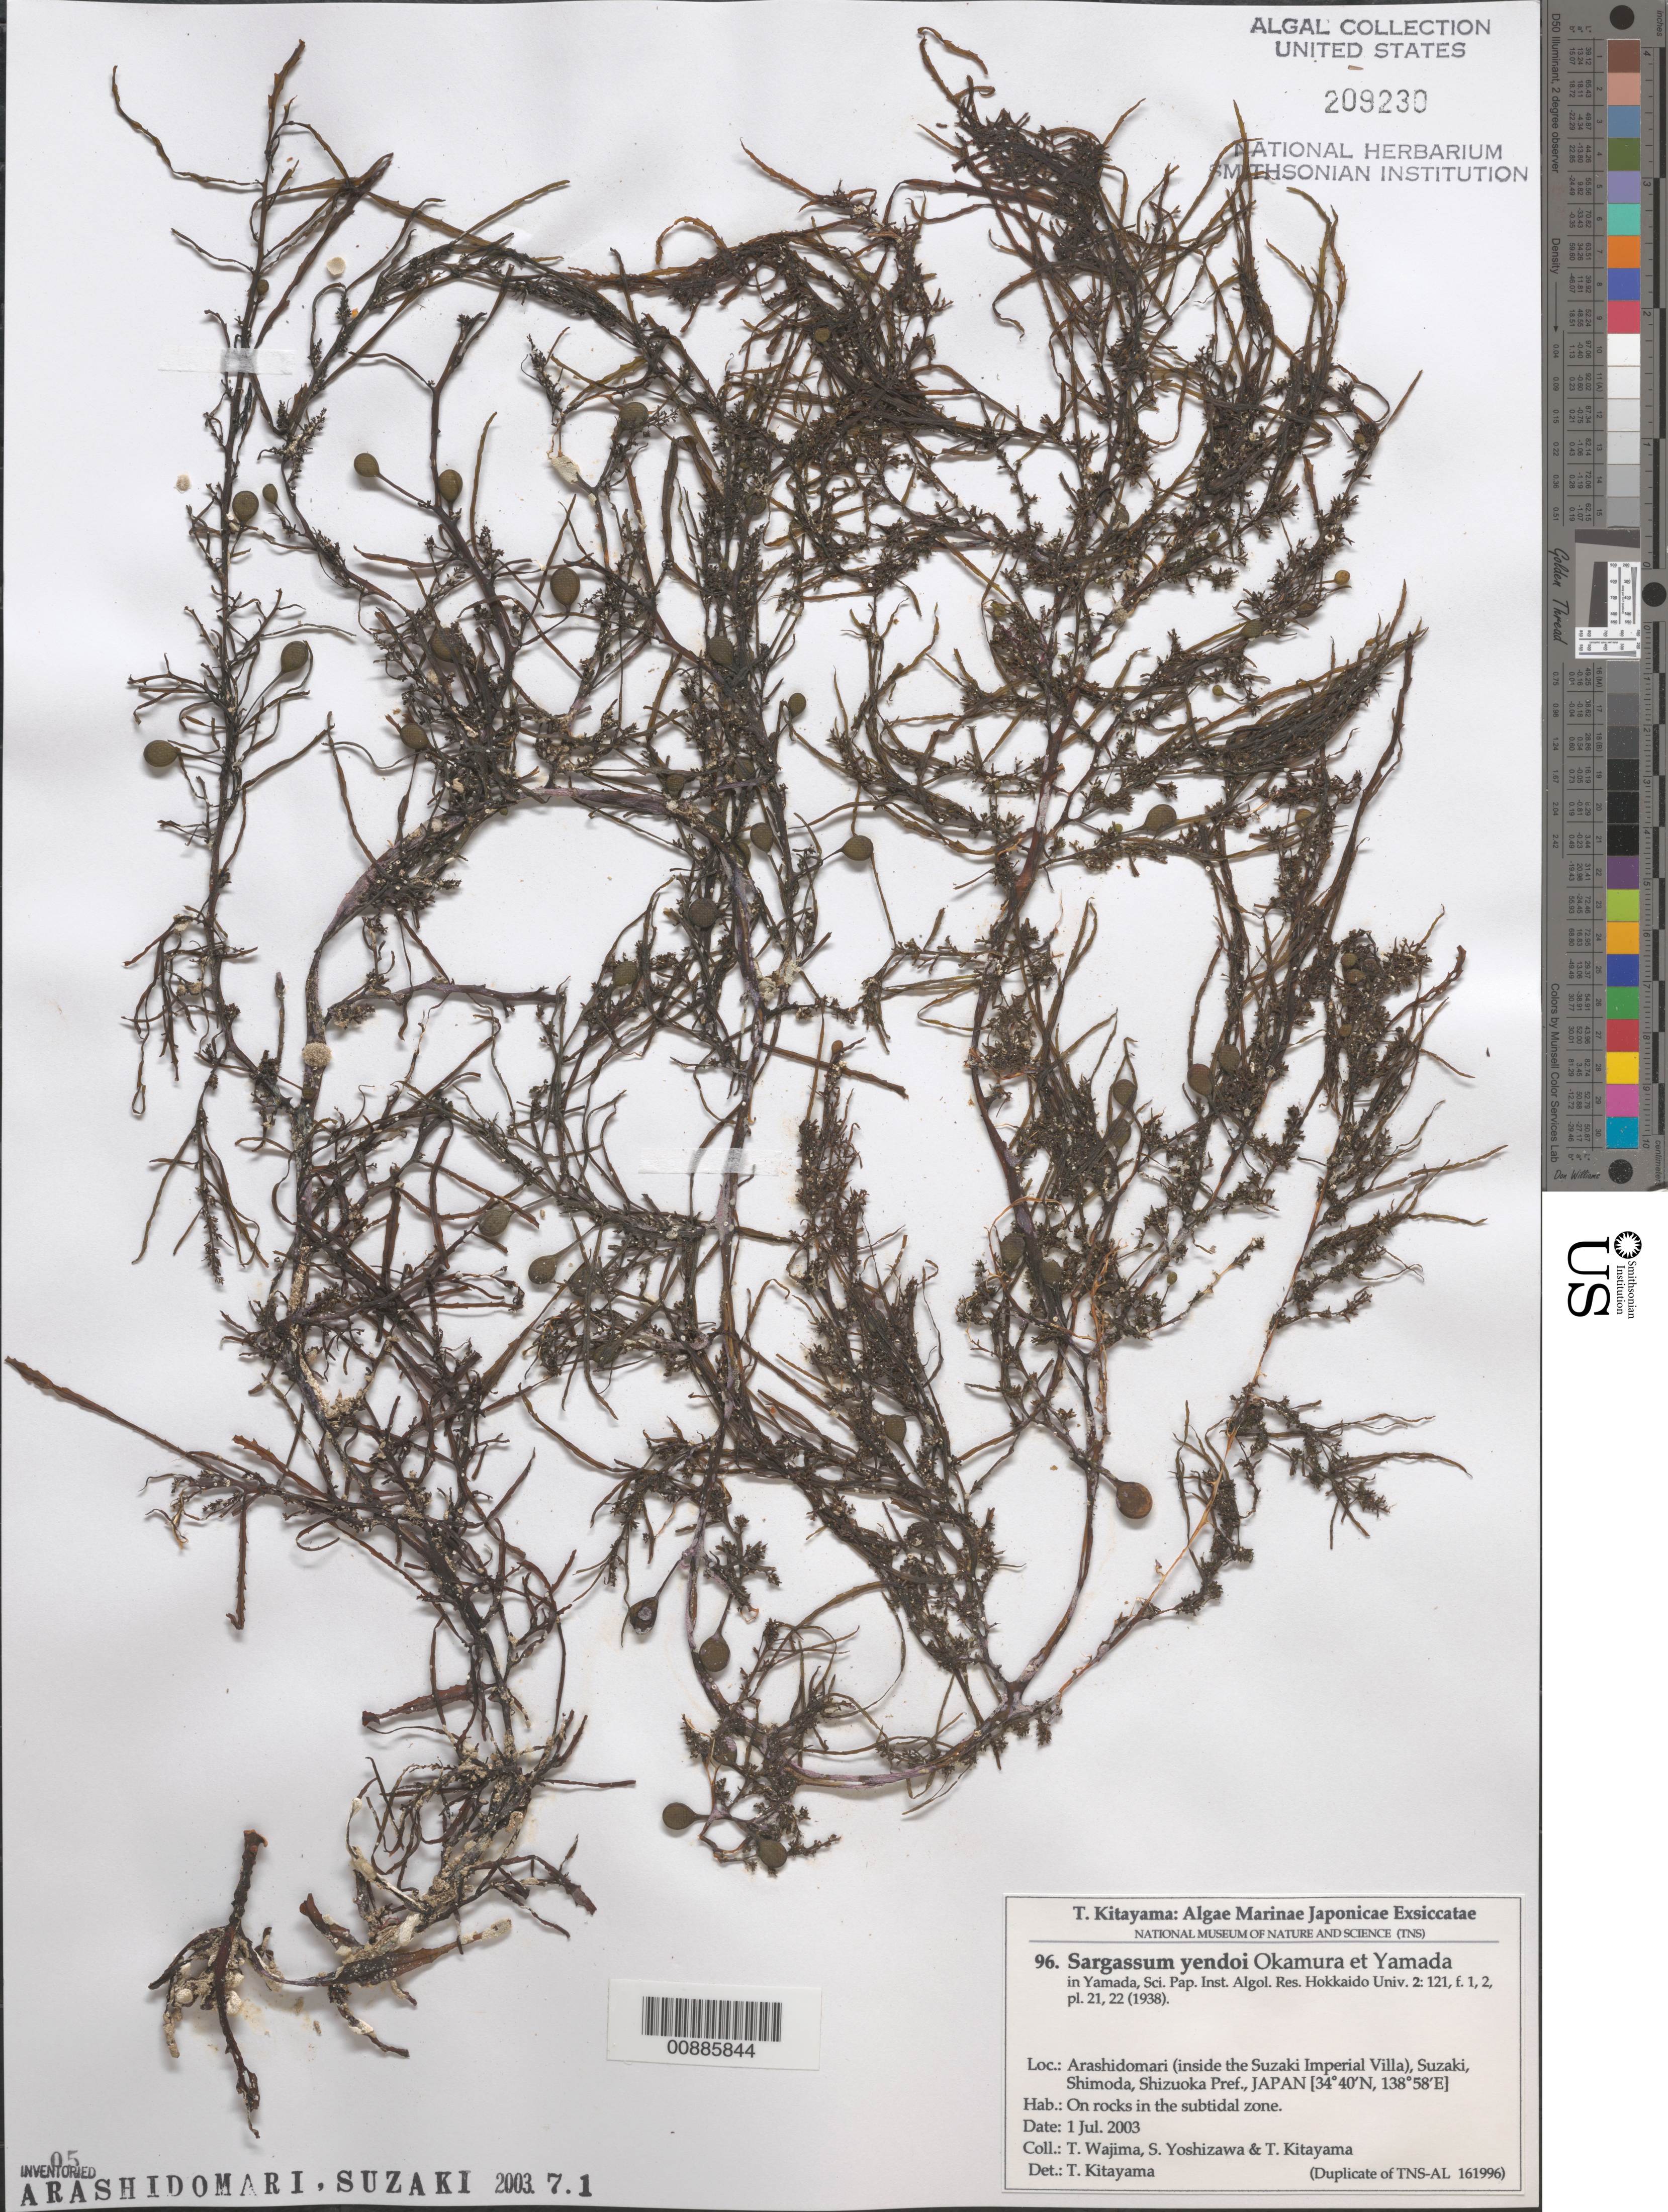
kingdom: Chromista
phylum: Ochrophyta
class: Phaeophyceae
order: Fucales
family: Sargassaceae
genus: Sargassum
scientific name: Sargassum yendoi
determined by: Kitayama, T.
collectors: T. Wajima, S. Yoshizawa & T. Kitayama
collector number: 96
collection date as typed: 01 Jul 2003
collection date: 2003-07-01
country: Japan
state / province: Sizuoka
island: Honshu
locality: Arashidomari (inside the Suzaki Imperial Villa), Suzaki, Shimoda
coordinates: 34 40' N, 138 58' E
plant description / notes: Kitayama, T., Algae Marinae Japonicae Exsiccatae, Fasc. IV (Nos. 76-100)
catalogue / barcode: US 209230